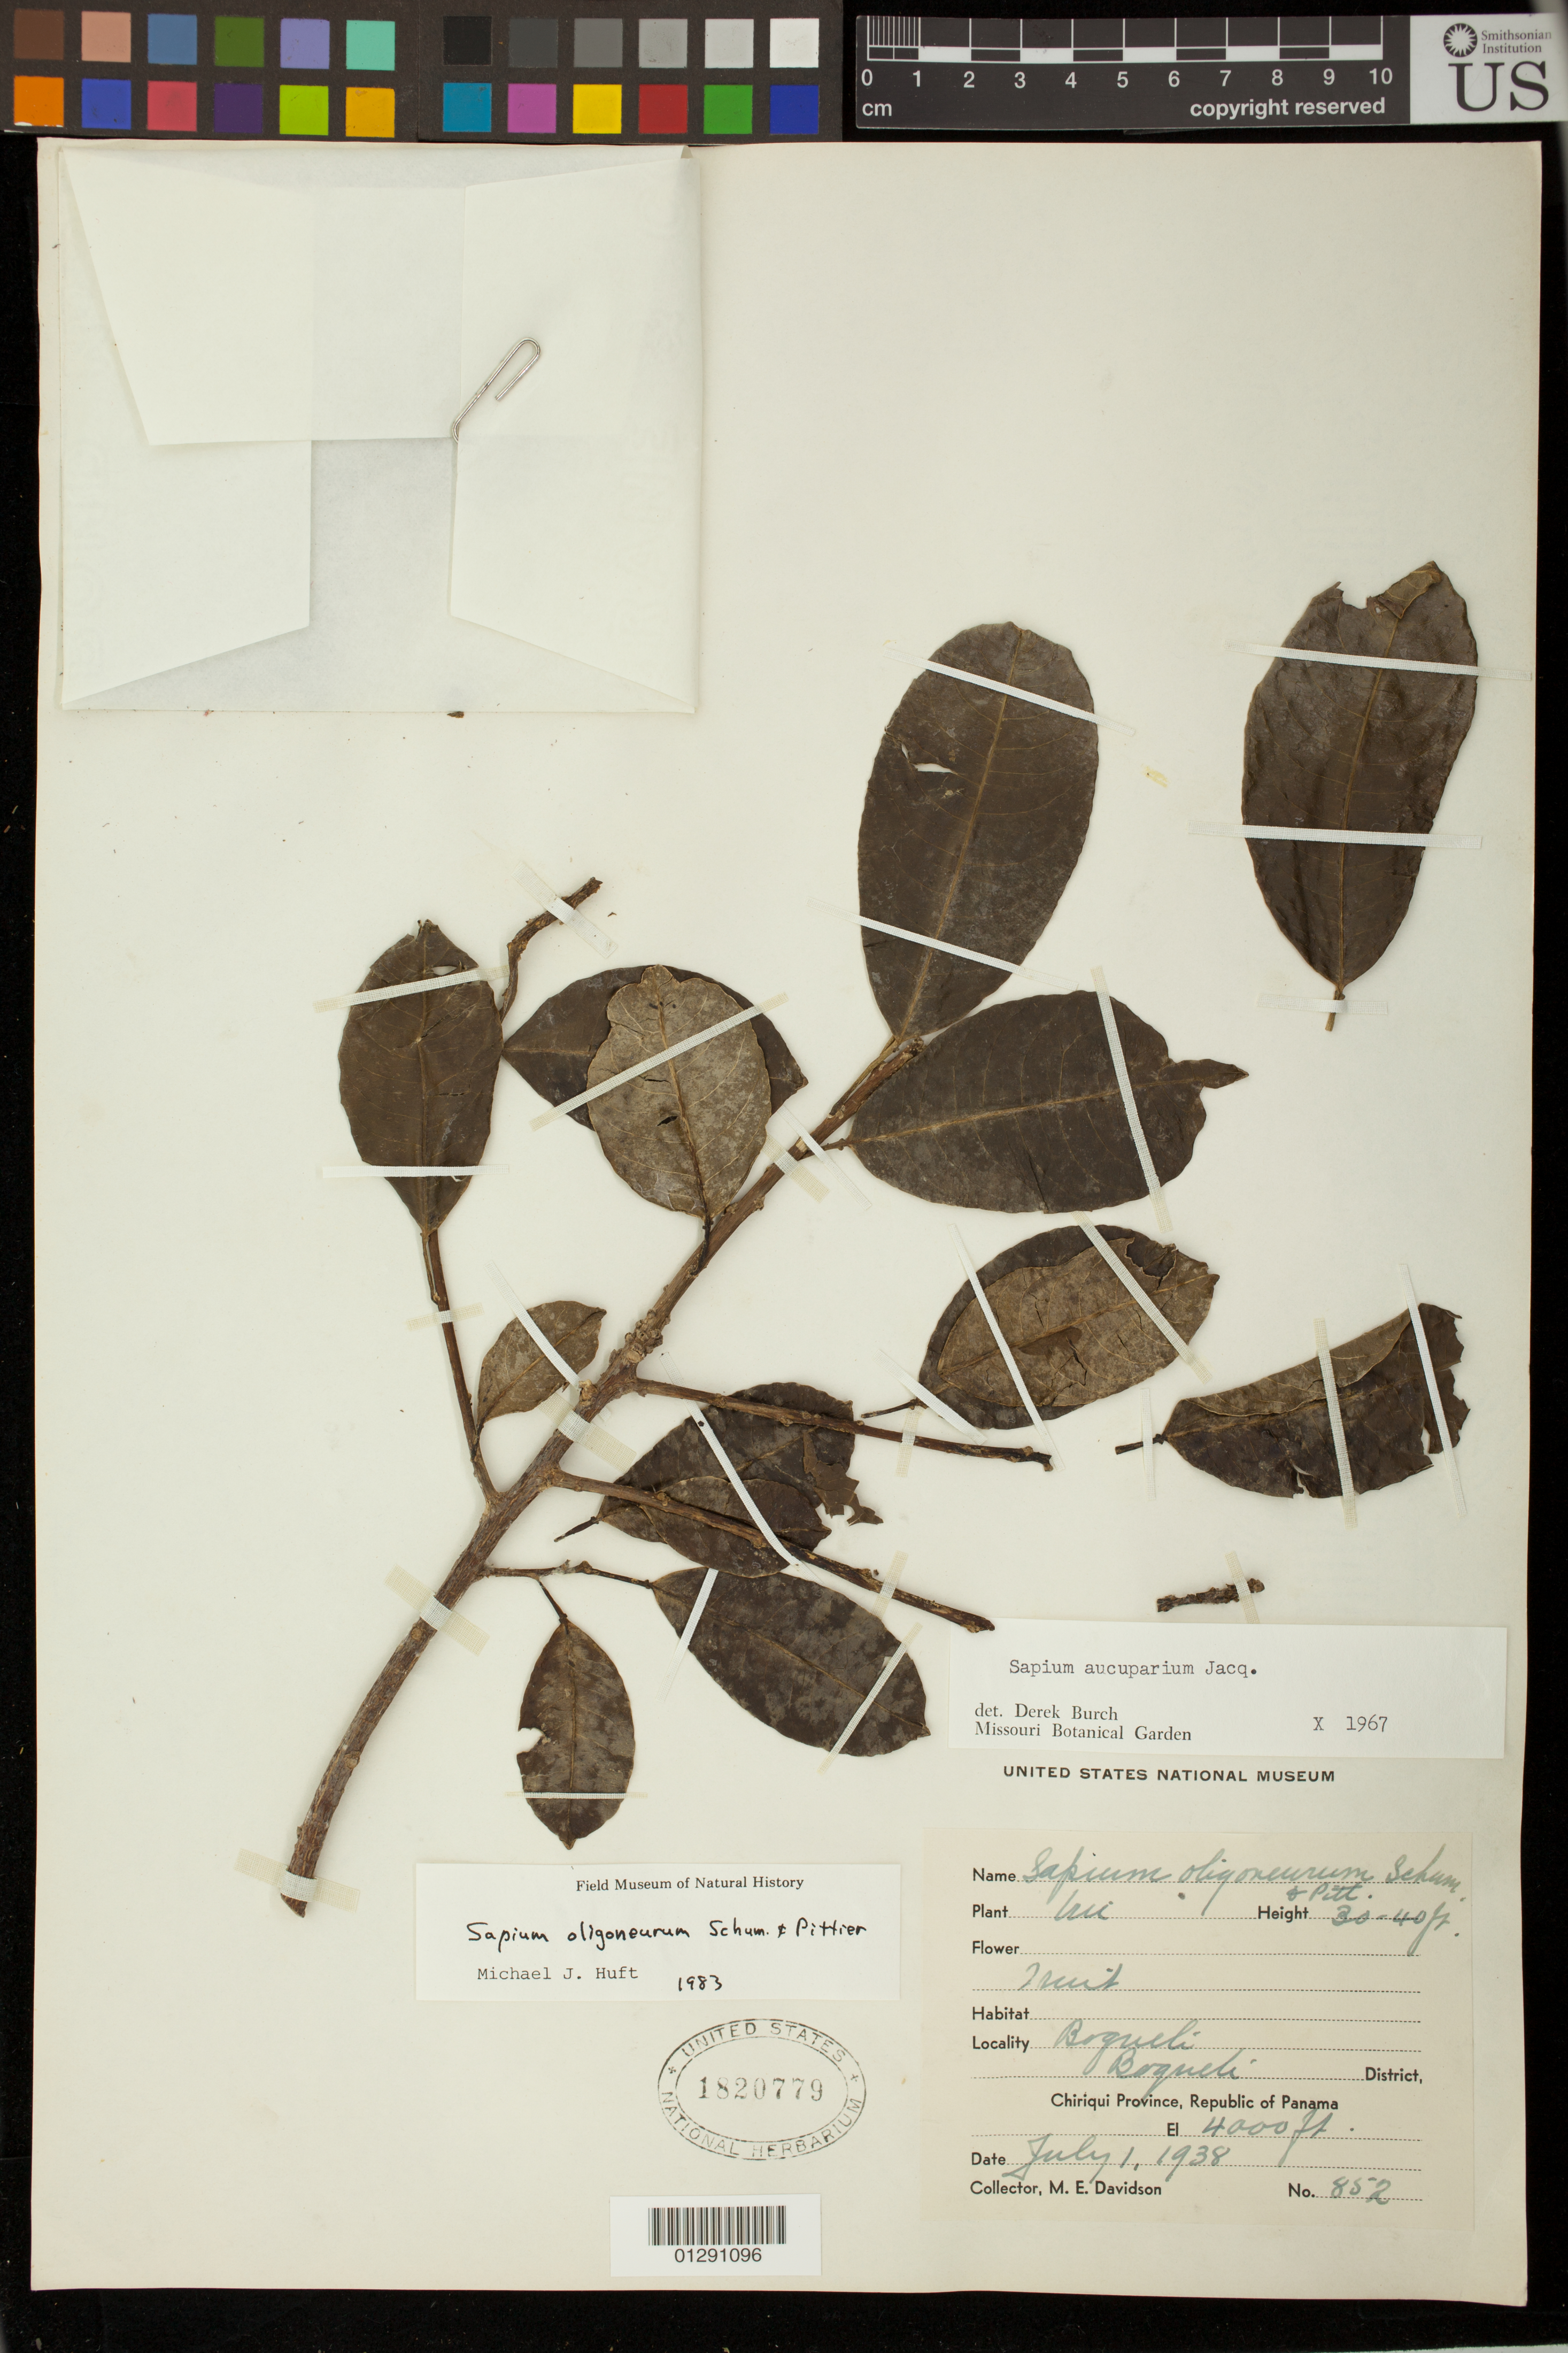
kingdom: Plantae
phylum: Tracheophyta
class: Magnoliopsida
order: Malpighiales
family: Euphorbiaceae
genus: Sapium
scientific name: Sapium pachystachys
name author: K. Schum. & Pittier in Pittier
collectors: M. E. Davidson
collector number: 852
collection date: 1938-07-01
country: Panama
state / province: Chiriqui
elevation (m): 1219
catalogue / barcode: US 1820779